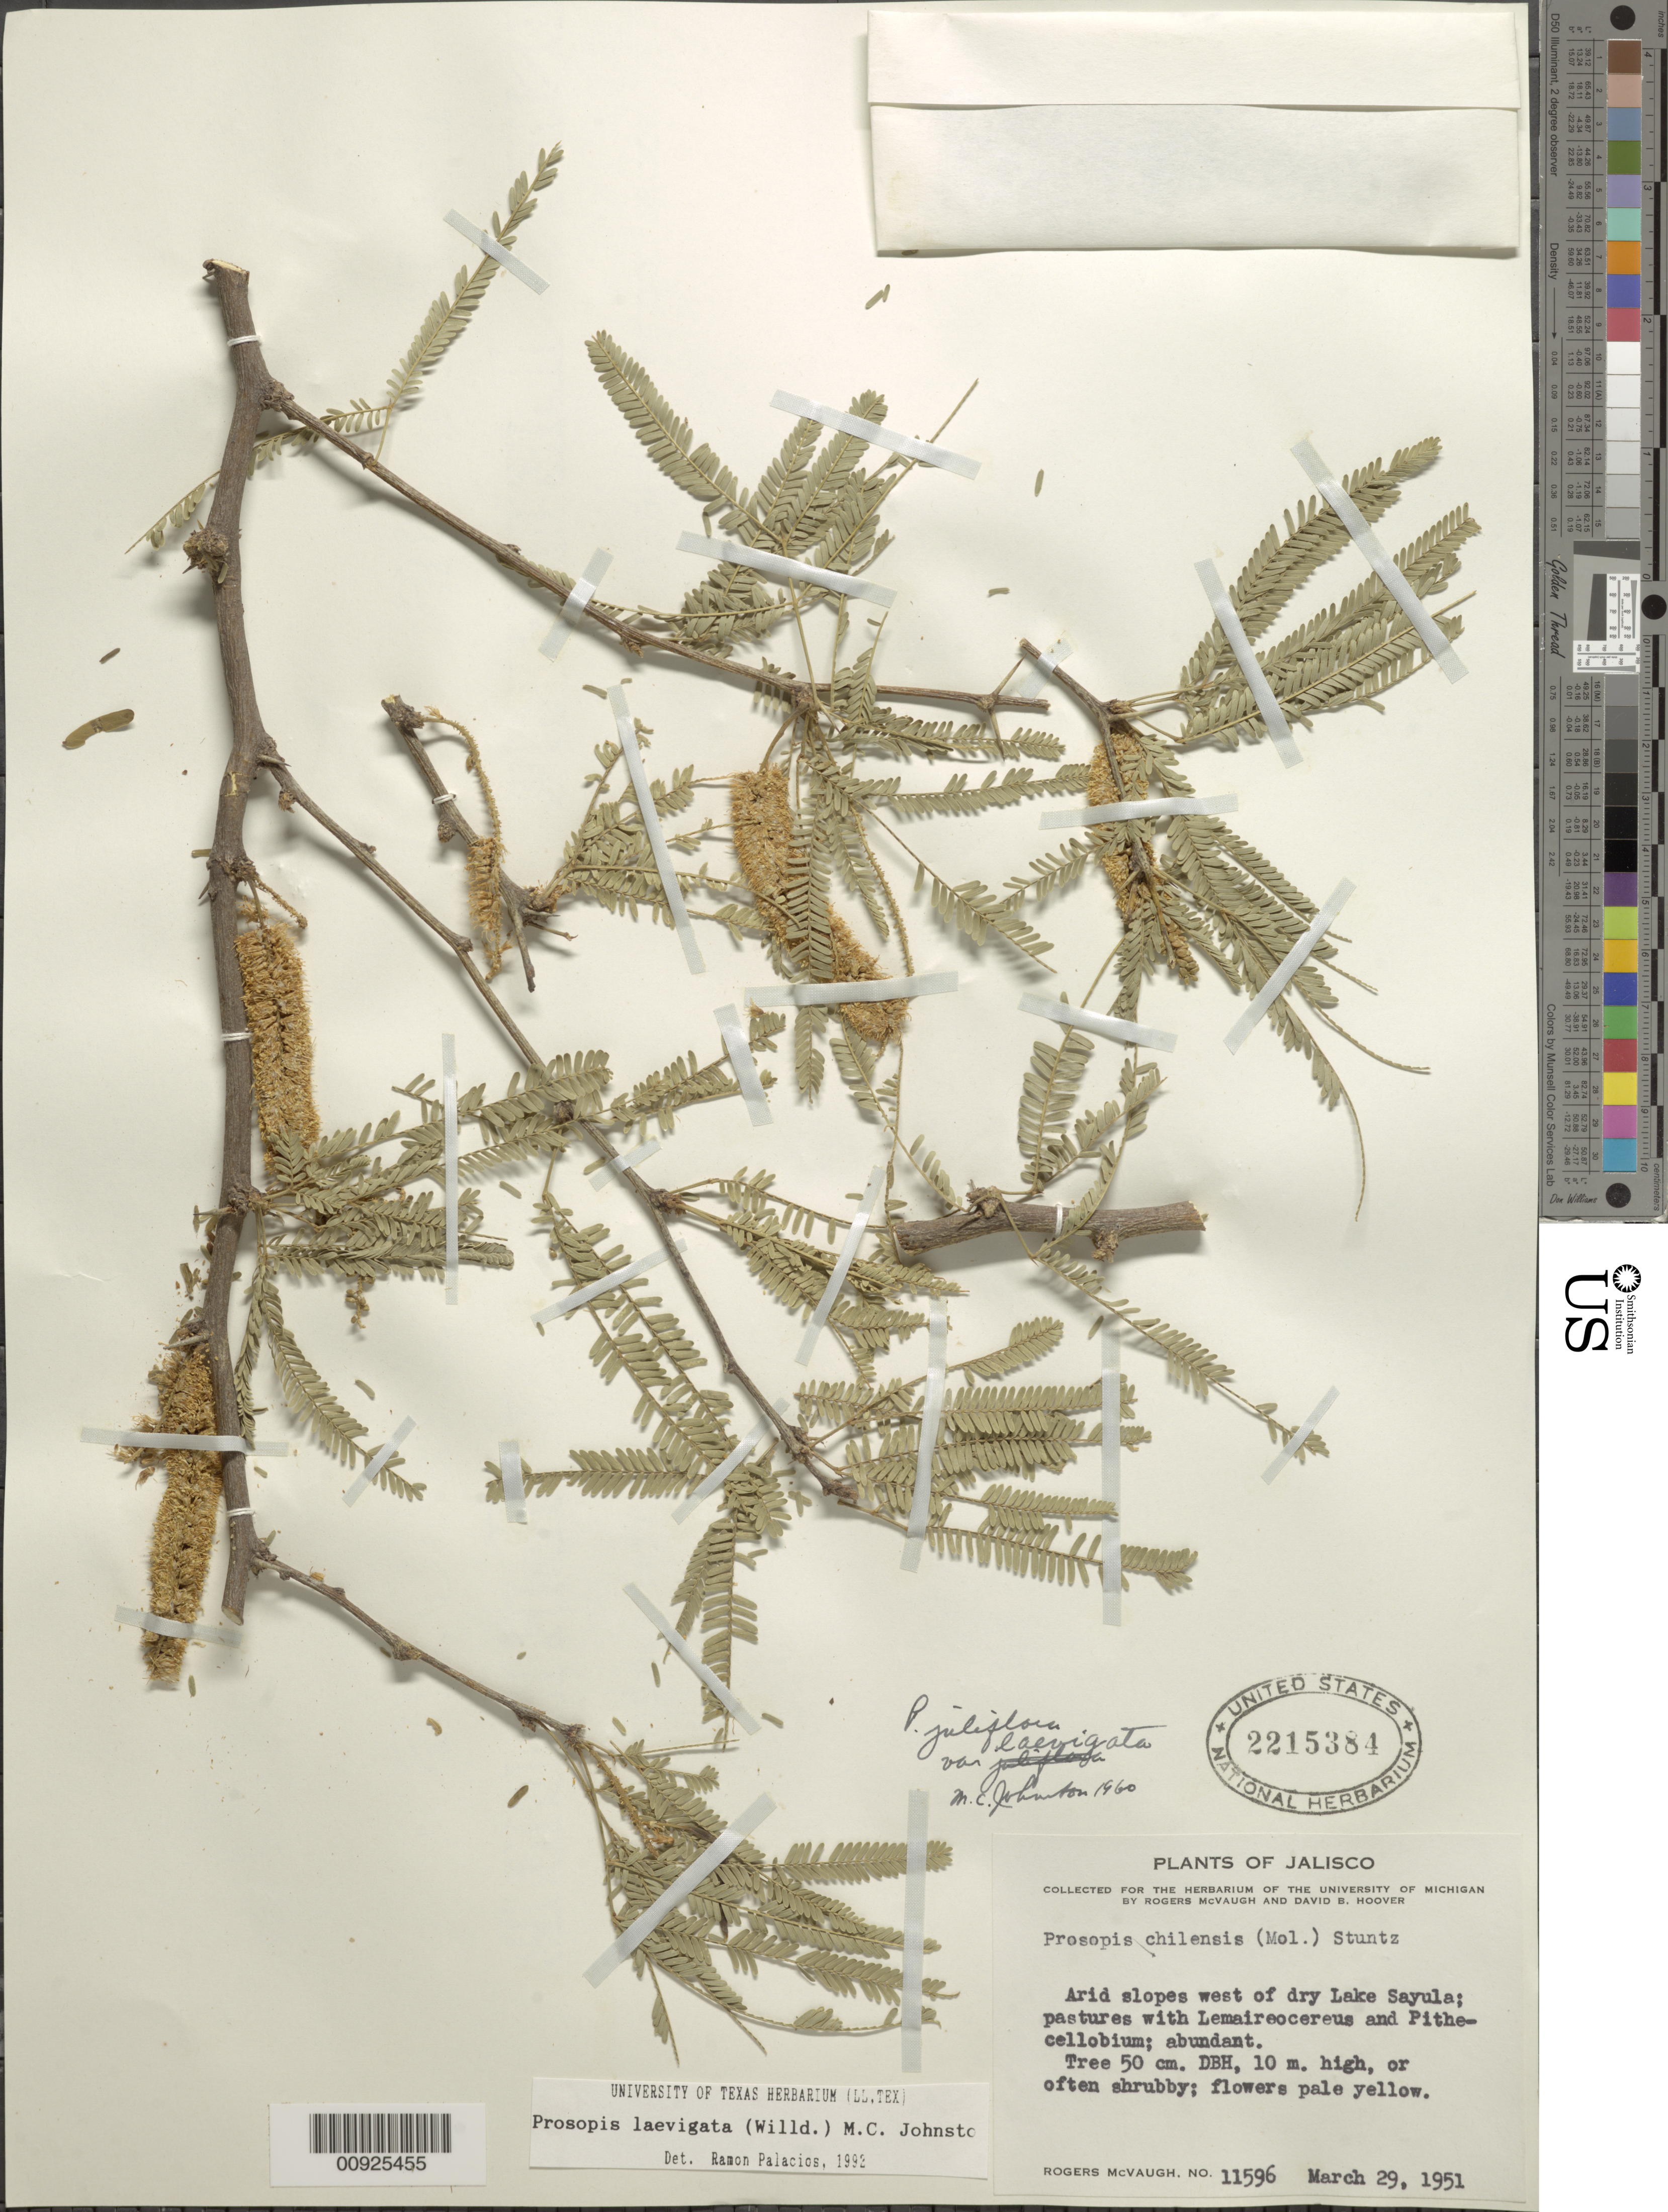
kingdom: Plantae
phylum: Tracheophyta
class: Magnoliopsida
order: Fabales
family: Fabaceae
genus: Neltuma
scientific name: Neltuma laevigata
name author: (Humb. & Bonpl. ex Willd.) Britton & Rose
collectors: R. McVaugh & D. B. Hoover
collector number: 11596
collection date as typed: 29 Mar 1951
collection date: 1951-03-29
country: Mexico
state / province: Jalisco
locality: Arid slopes west of dry Lake Sayula.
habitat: Arid slopes; pastures with Lemaireocereus and Pithecellobium.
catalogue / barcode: US 2215384